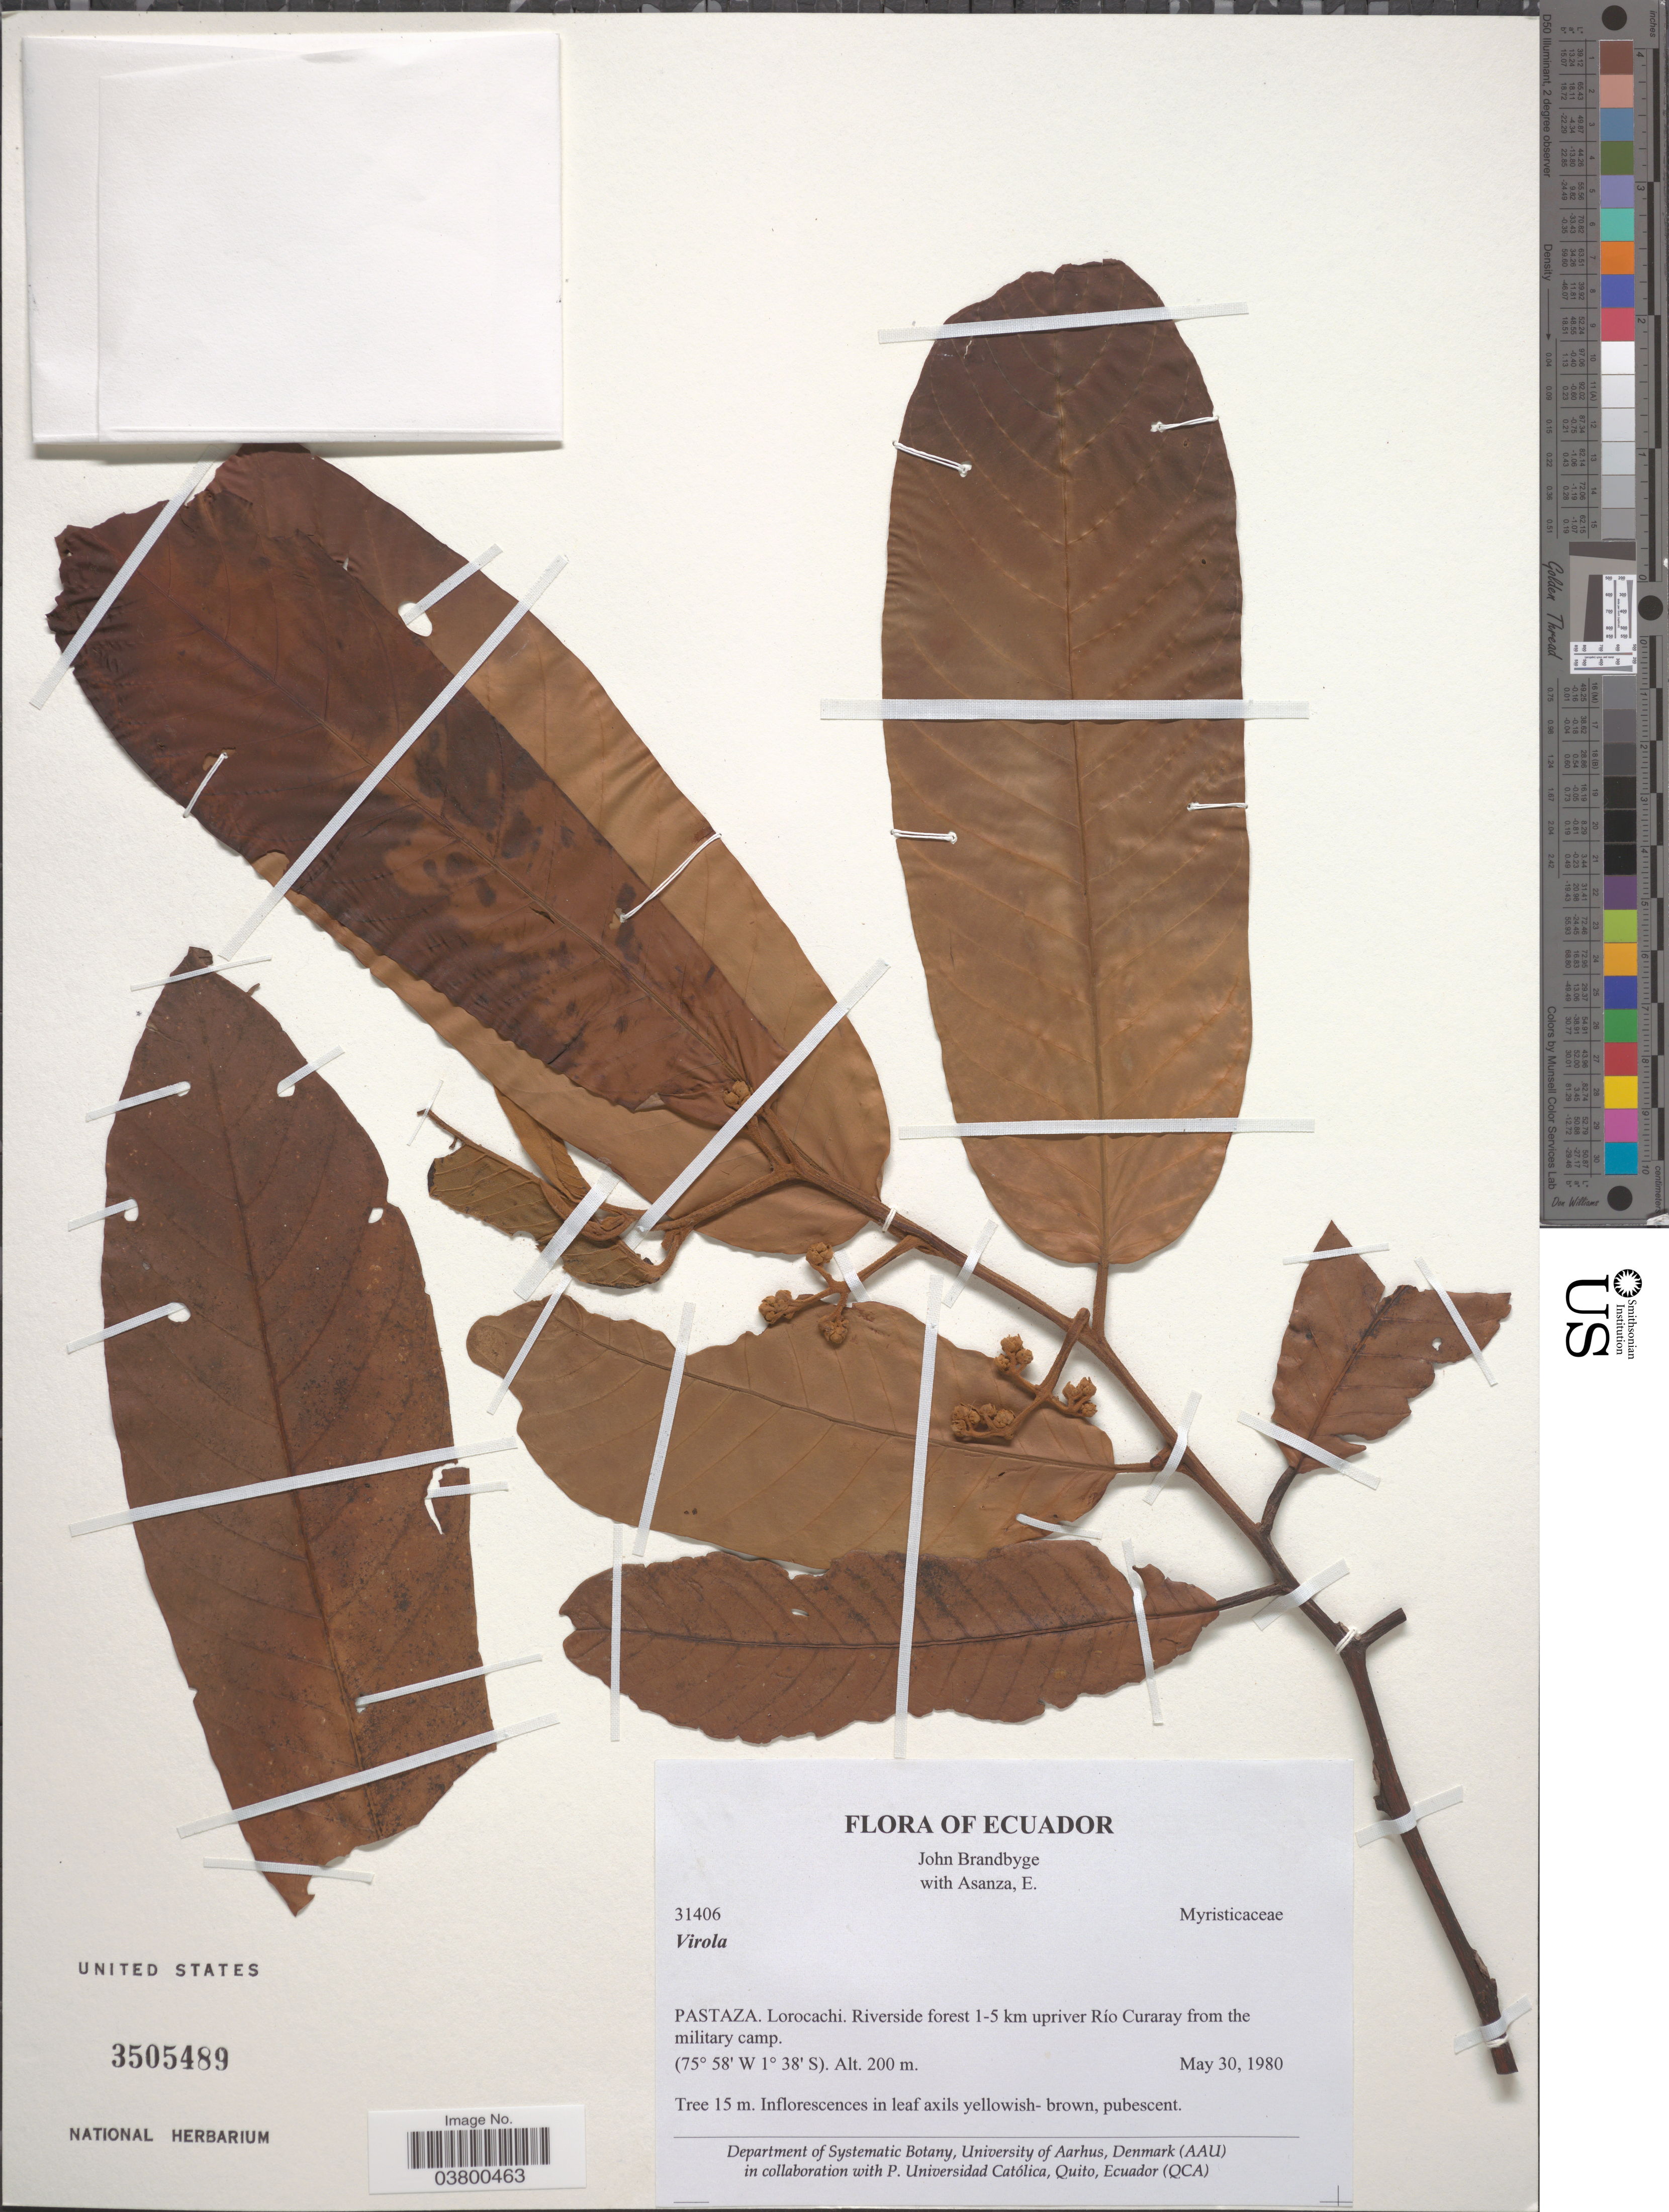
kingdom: Plantae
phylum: Tracheophyta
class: Magnoliopsida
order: Magnoliales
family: Myristicaceae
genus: Virola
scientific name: Virola sp.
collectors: J. Brandbyge & E. Asanza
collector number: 31406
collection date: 1980-05-30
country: Ecuador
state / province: Pastaza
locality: Lorocachi. Riverside forest 1-5 km upriver Río Curaray from the military camp.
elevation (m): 200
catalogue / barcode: US 3505489